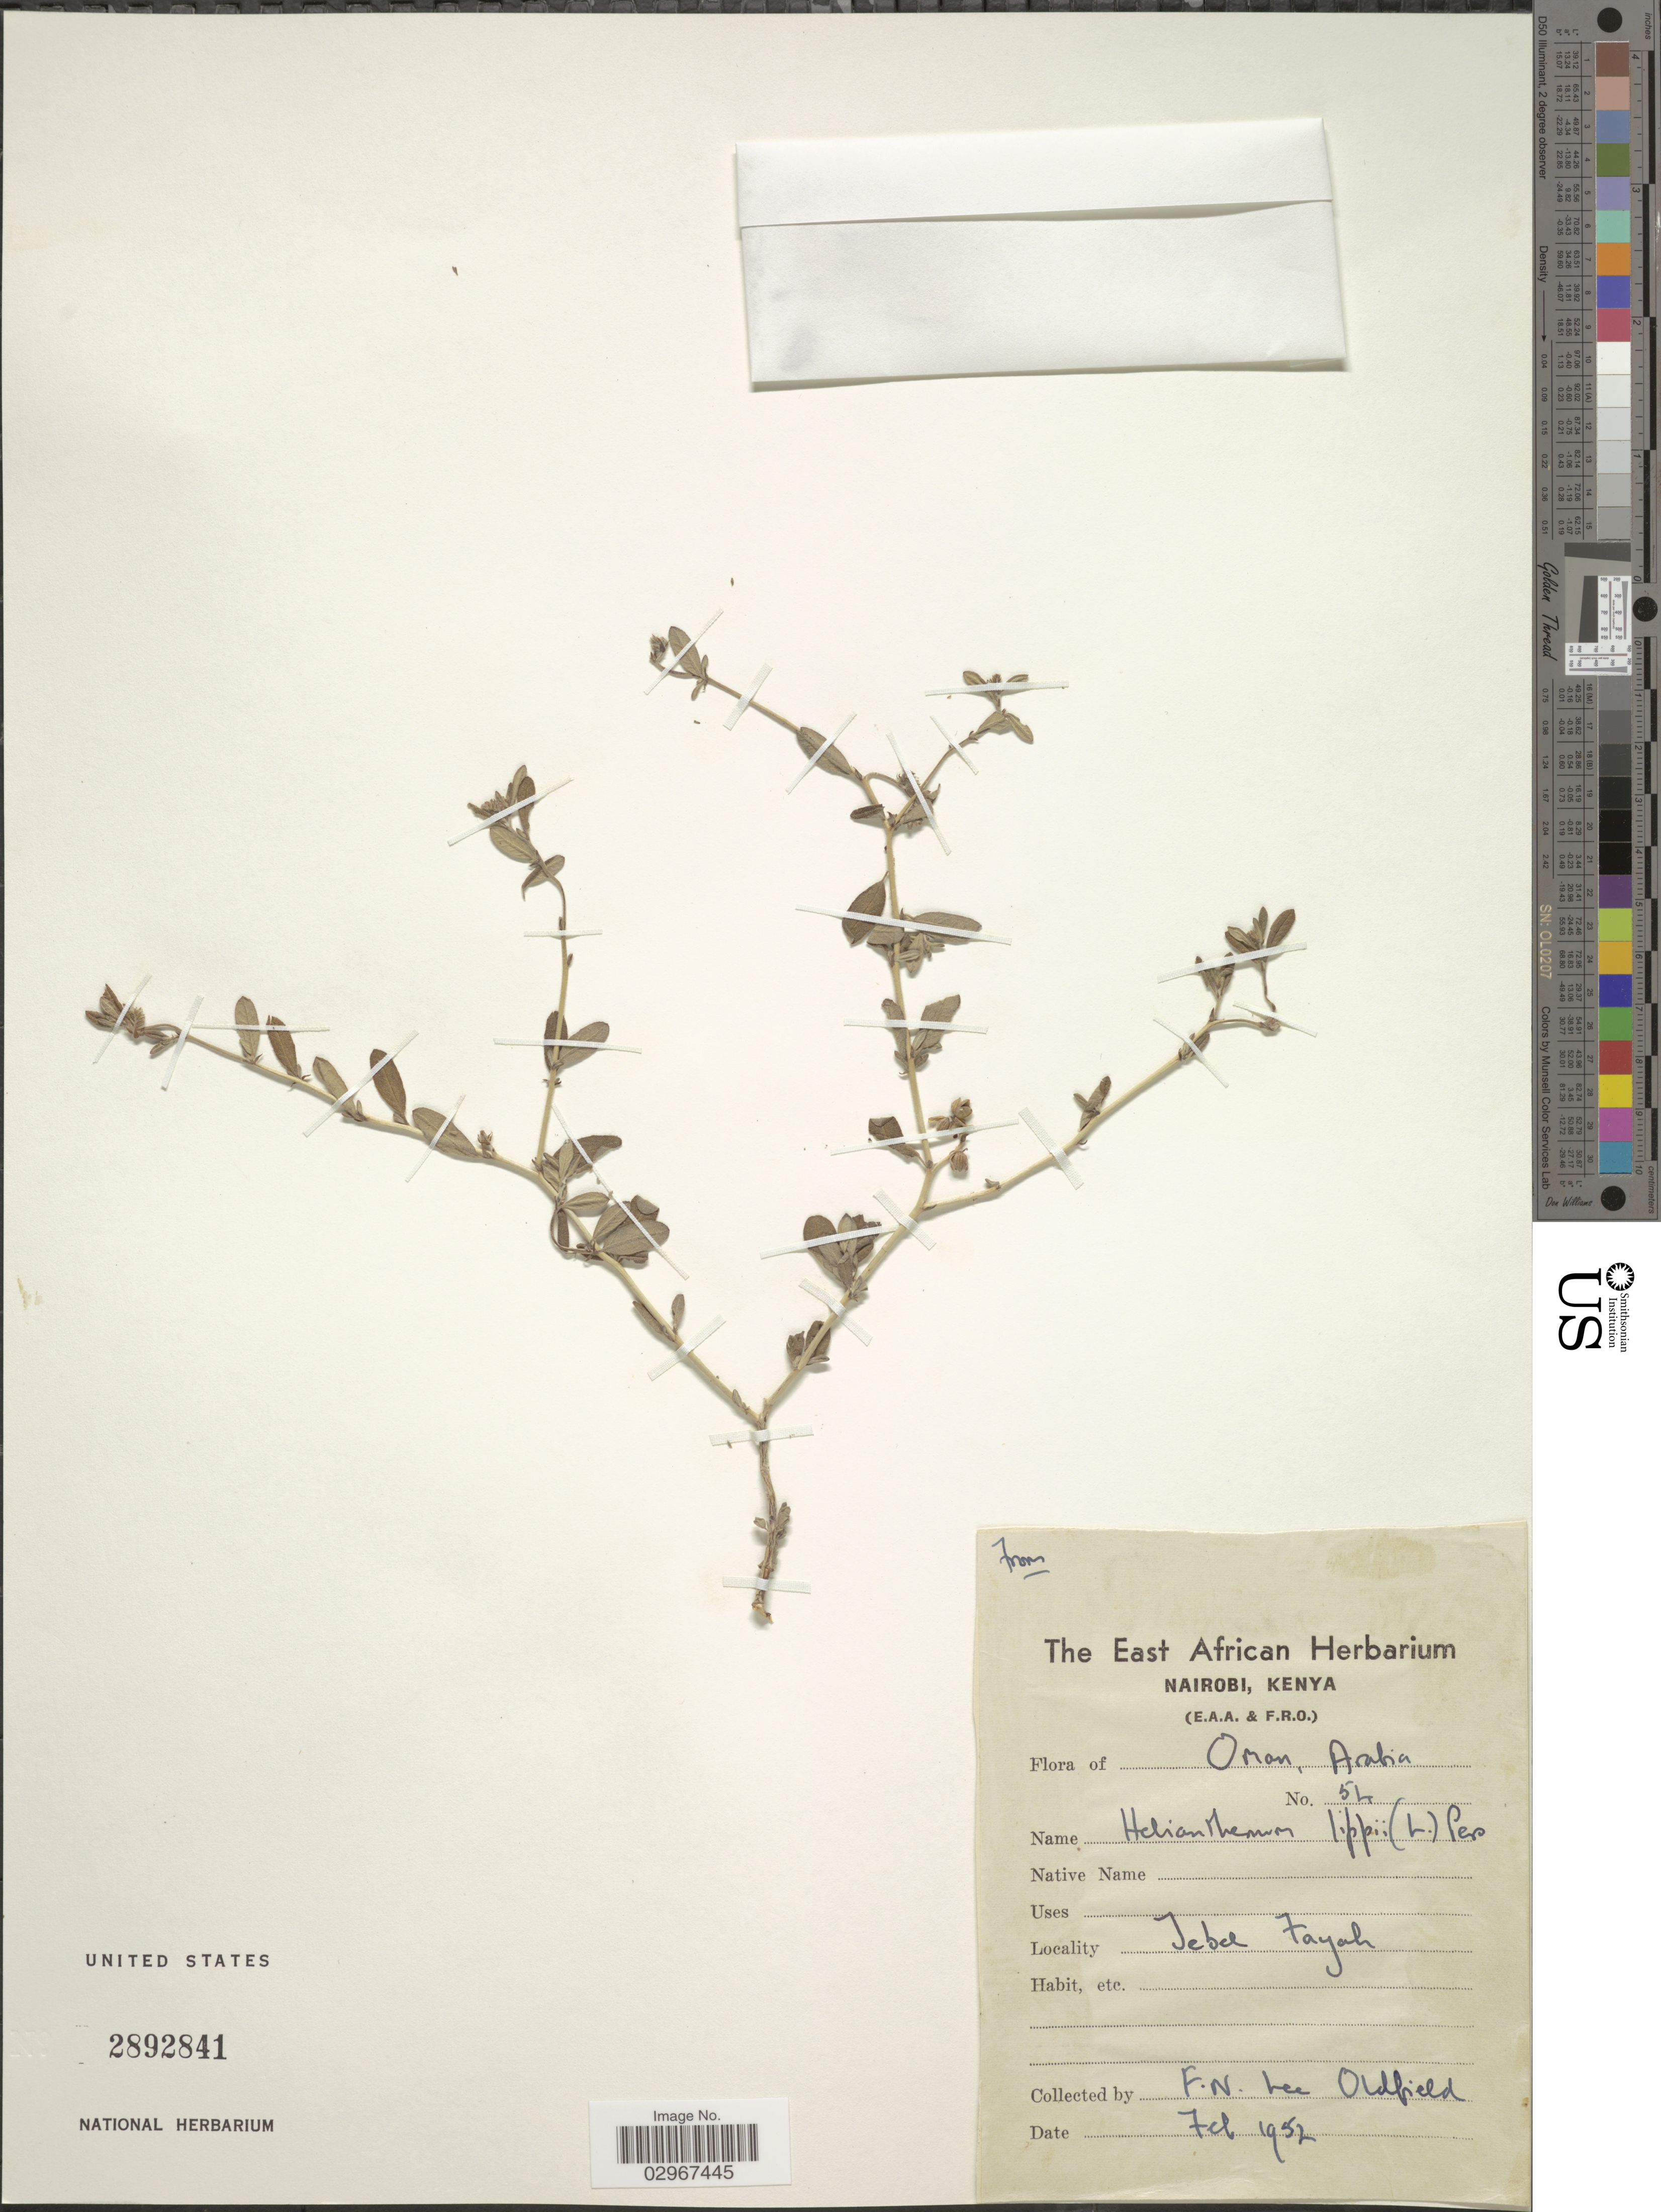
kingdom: Plantae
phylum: Tracheophyta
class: Magnoliopsida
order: Malvales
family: Cistaceae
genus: Helianthemum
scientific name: Helianthemum lippii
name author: (L.) Dum. Cours.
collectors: F. N. Lee-Oldfield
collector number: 5L*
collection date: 1952-02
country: Kenya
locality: Jebel Fayah.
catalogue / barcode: US 2892841